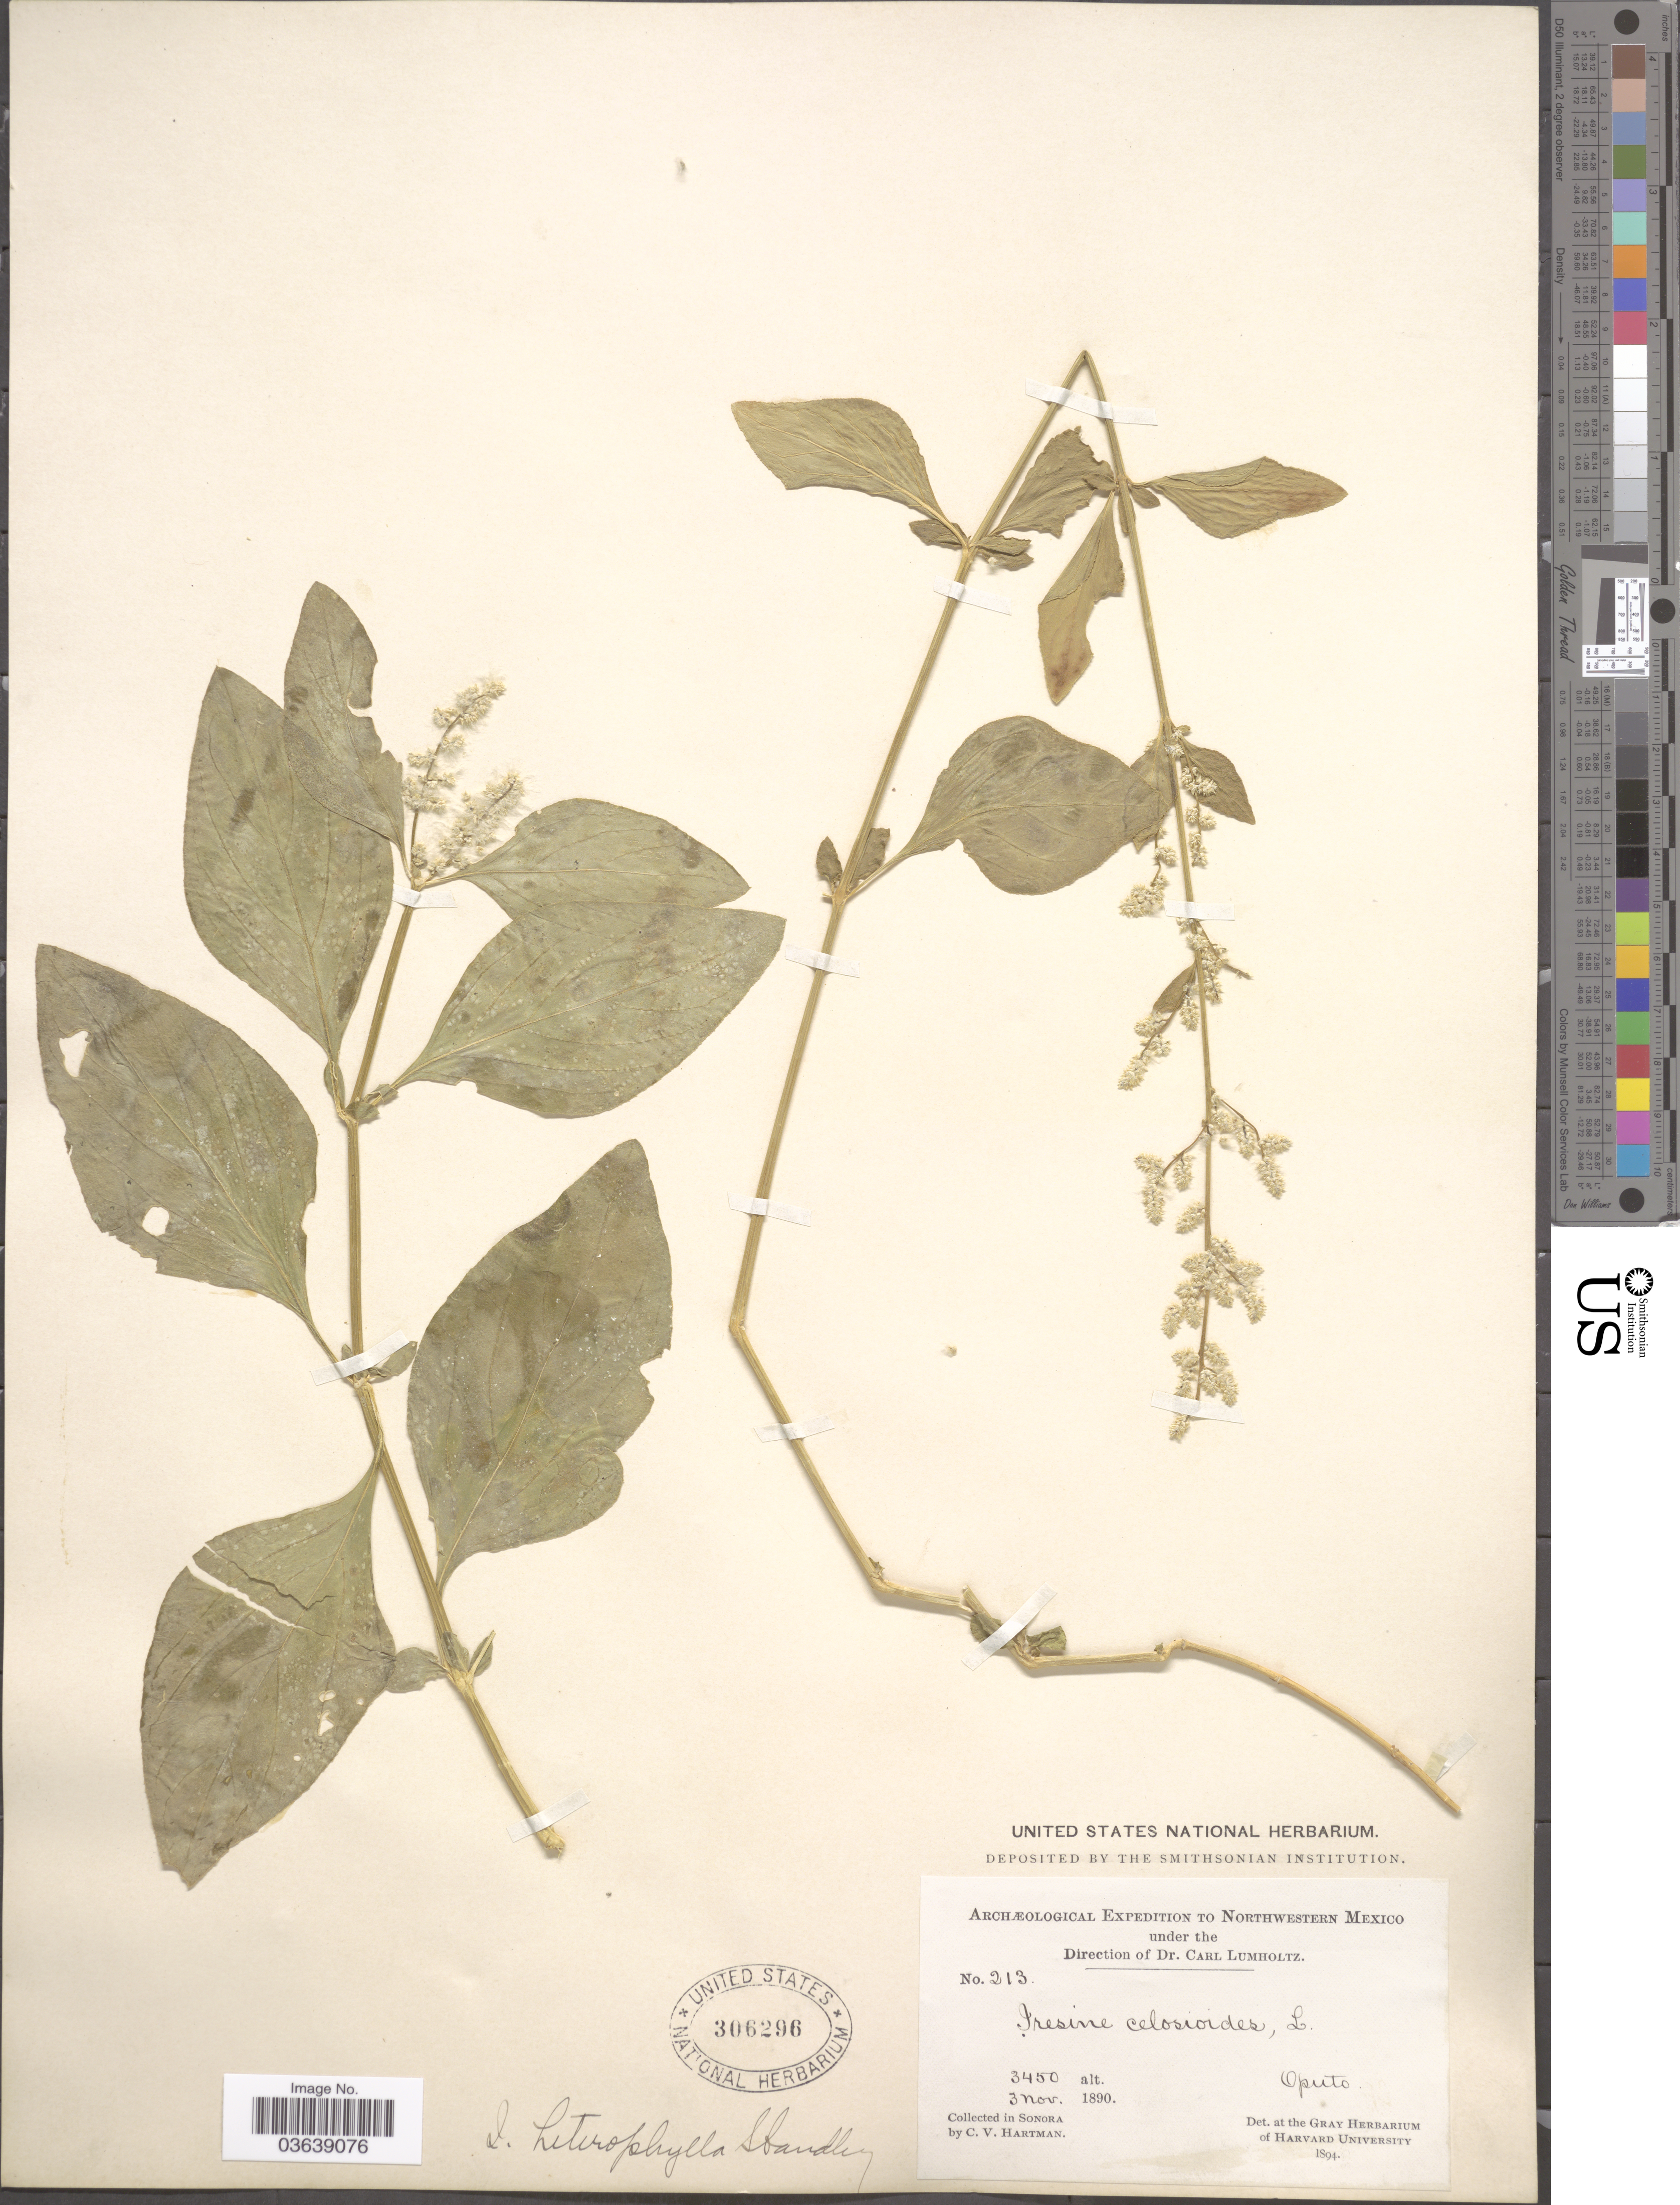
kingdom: Plantae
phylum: Tracheophyta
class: Magnoliopsida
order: Caryophyllales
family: Amaranthaceae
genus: Iresine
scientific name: Iresine heterophylla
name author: Standl.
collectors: C. V. Hartman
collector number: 213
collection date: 1890-11-03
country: Mexico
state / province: Sonora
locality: Northwestern Mexico. Oputo.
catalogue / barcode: US 306296